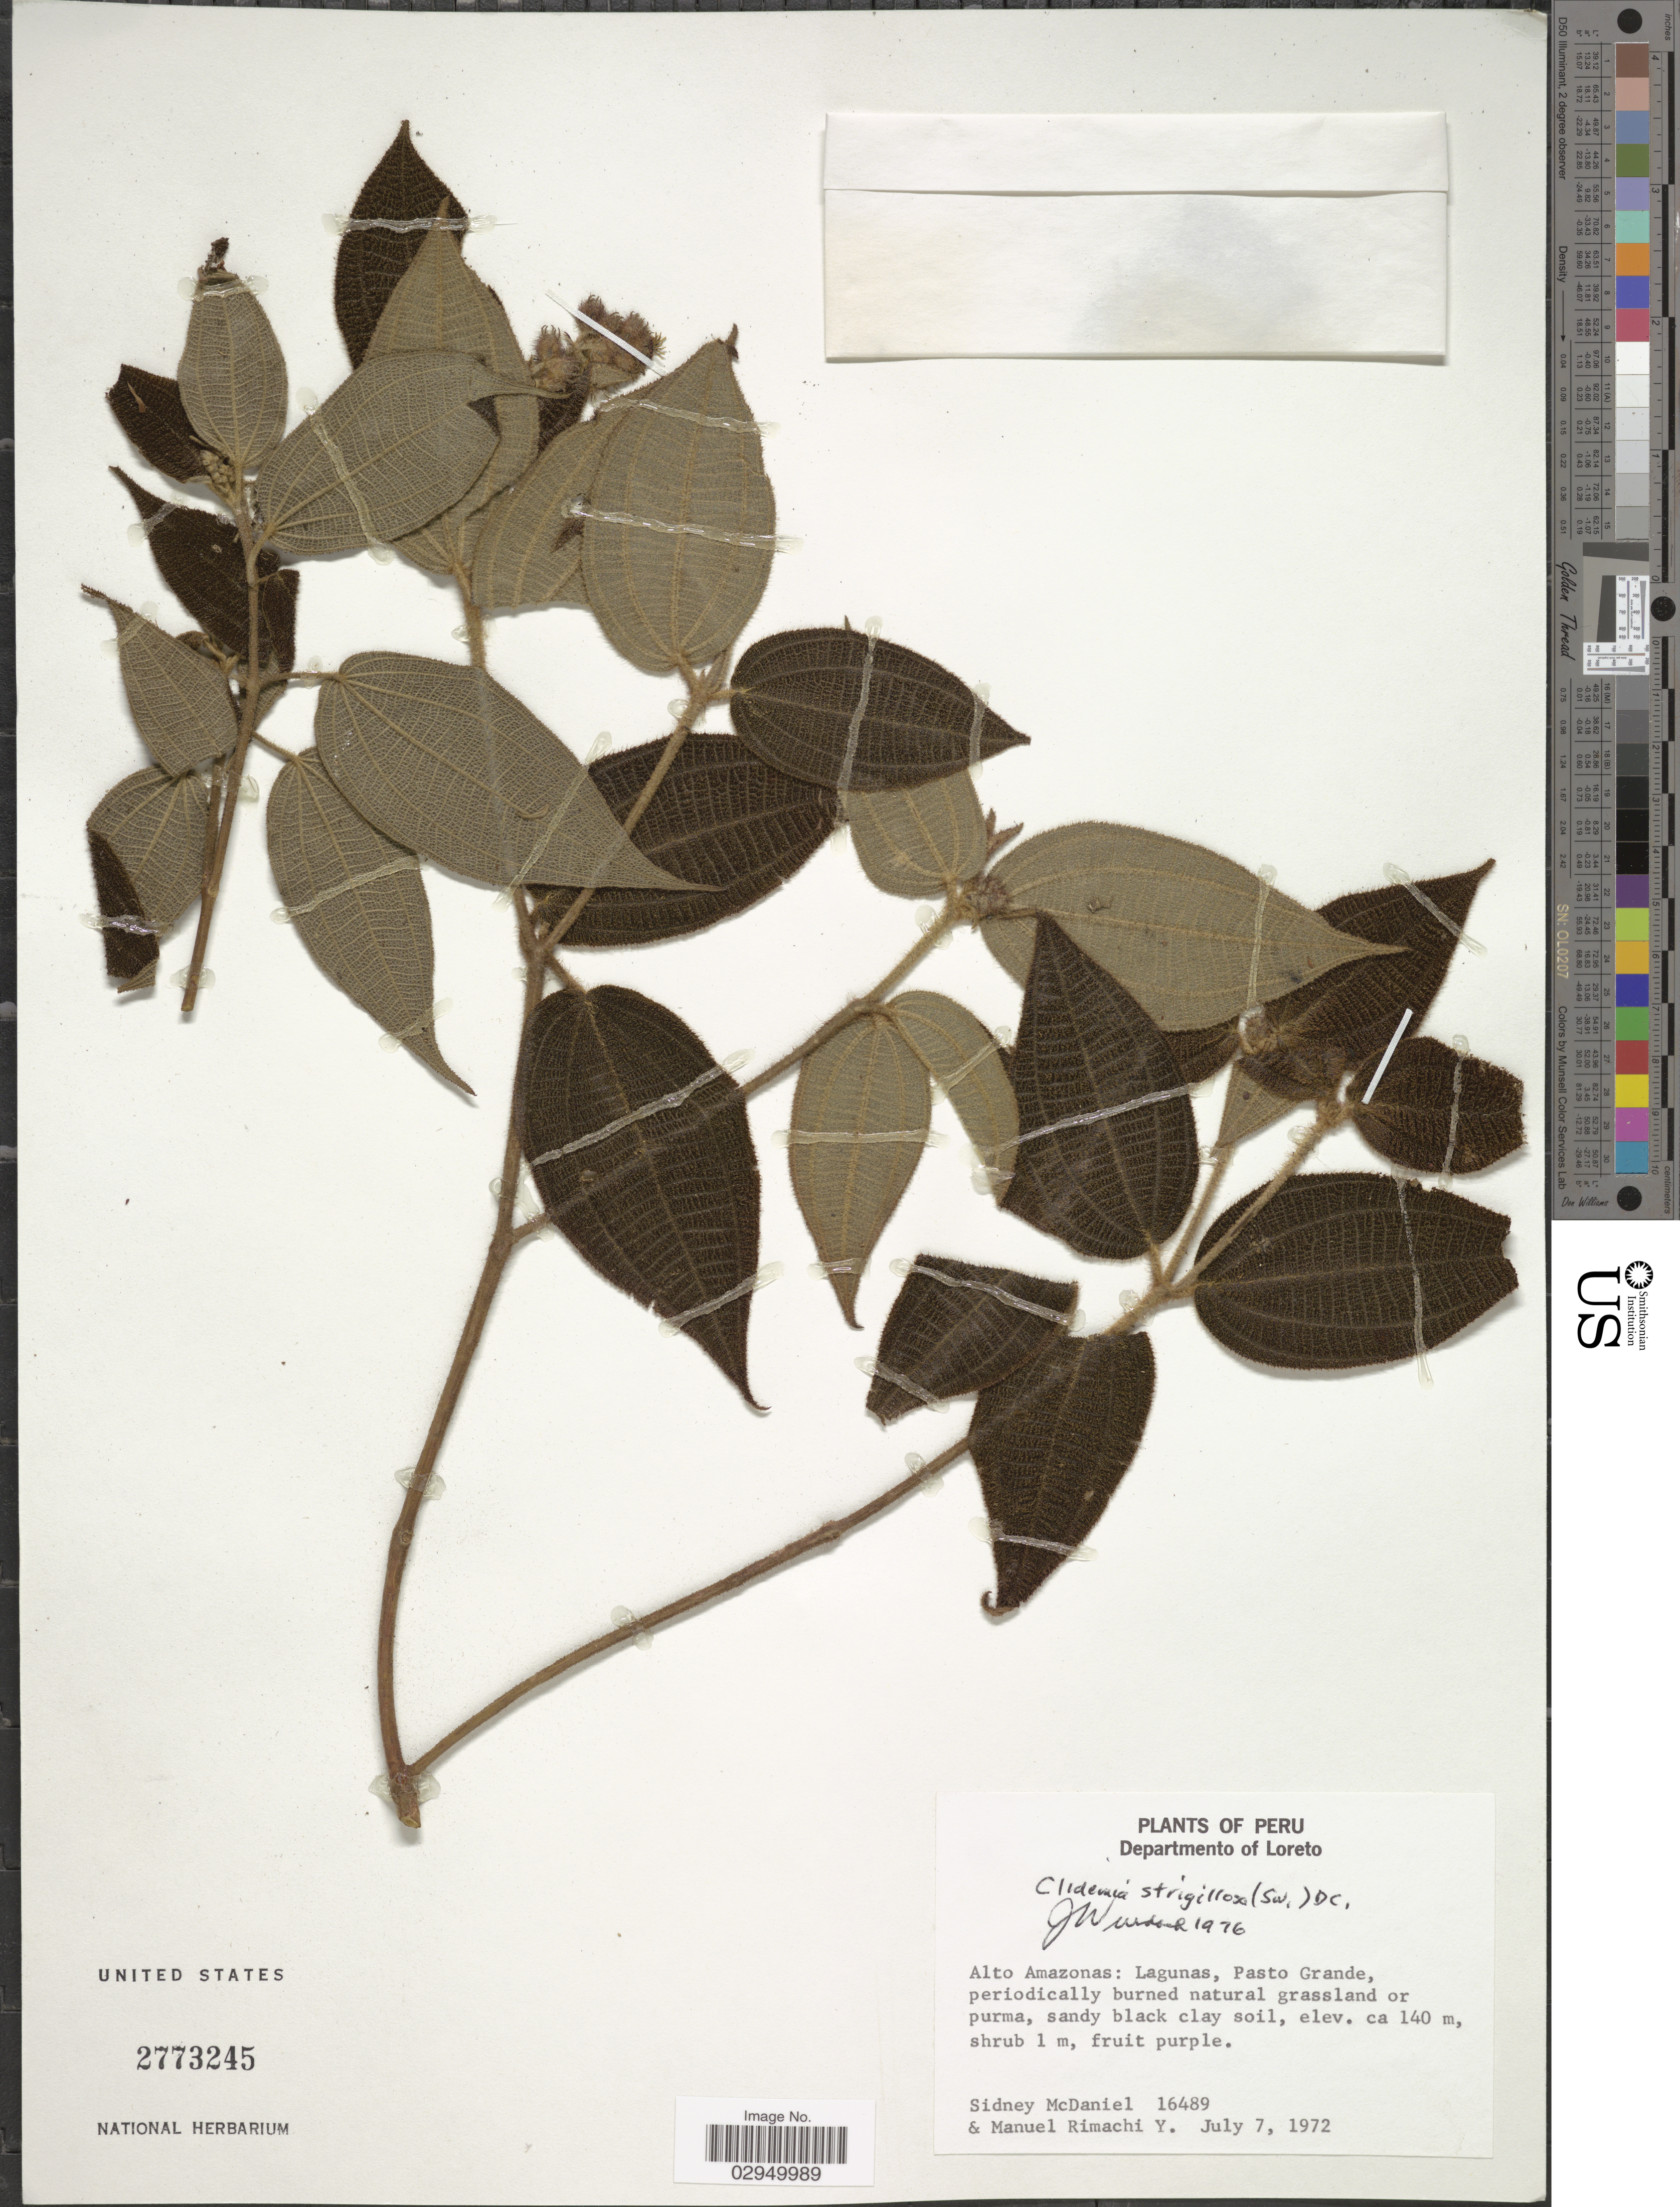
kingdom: Plantae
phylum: Tracheophyta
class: Magnoliopsida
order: Myrtales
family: Melastomataceae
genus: Clidemia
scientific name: Clidemia strigillosa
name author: (Sw.) DC.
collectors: S. McDaniel & M. Rimachi Y.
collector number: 16489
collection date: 1972-07-07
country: Peru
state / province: Loreto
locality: Departmento of Loreto. Alto Amazonas: Lagunas, Pasto Grande.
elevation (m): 140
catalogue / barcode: US 2773245